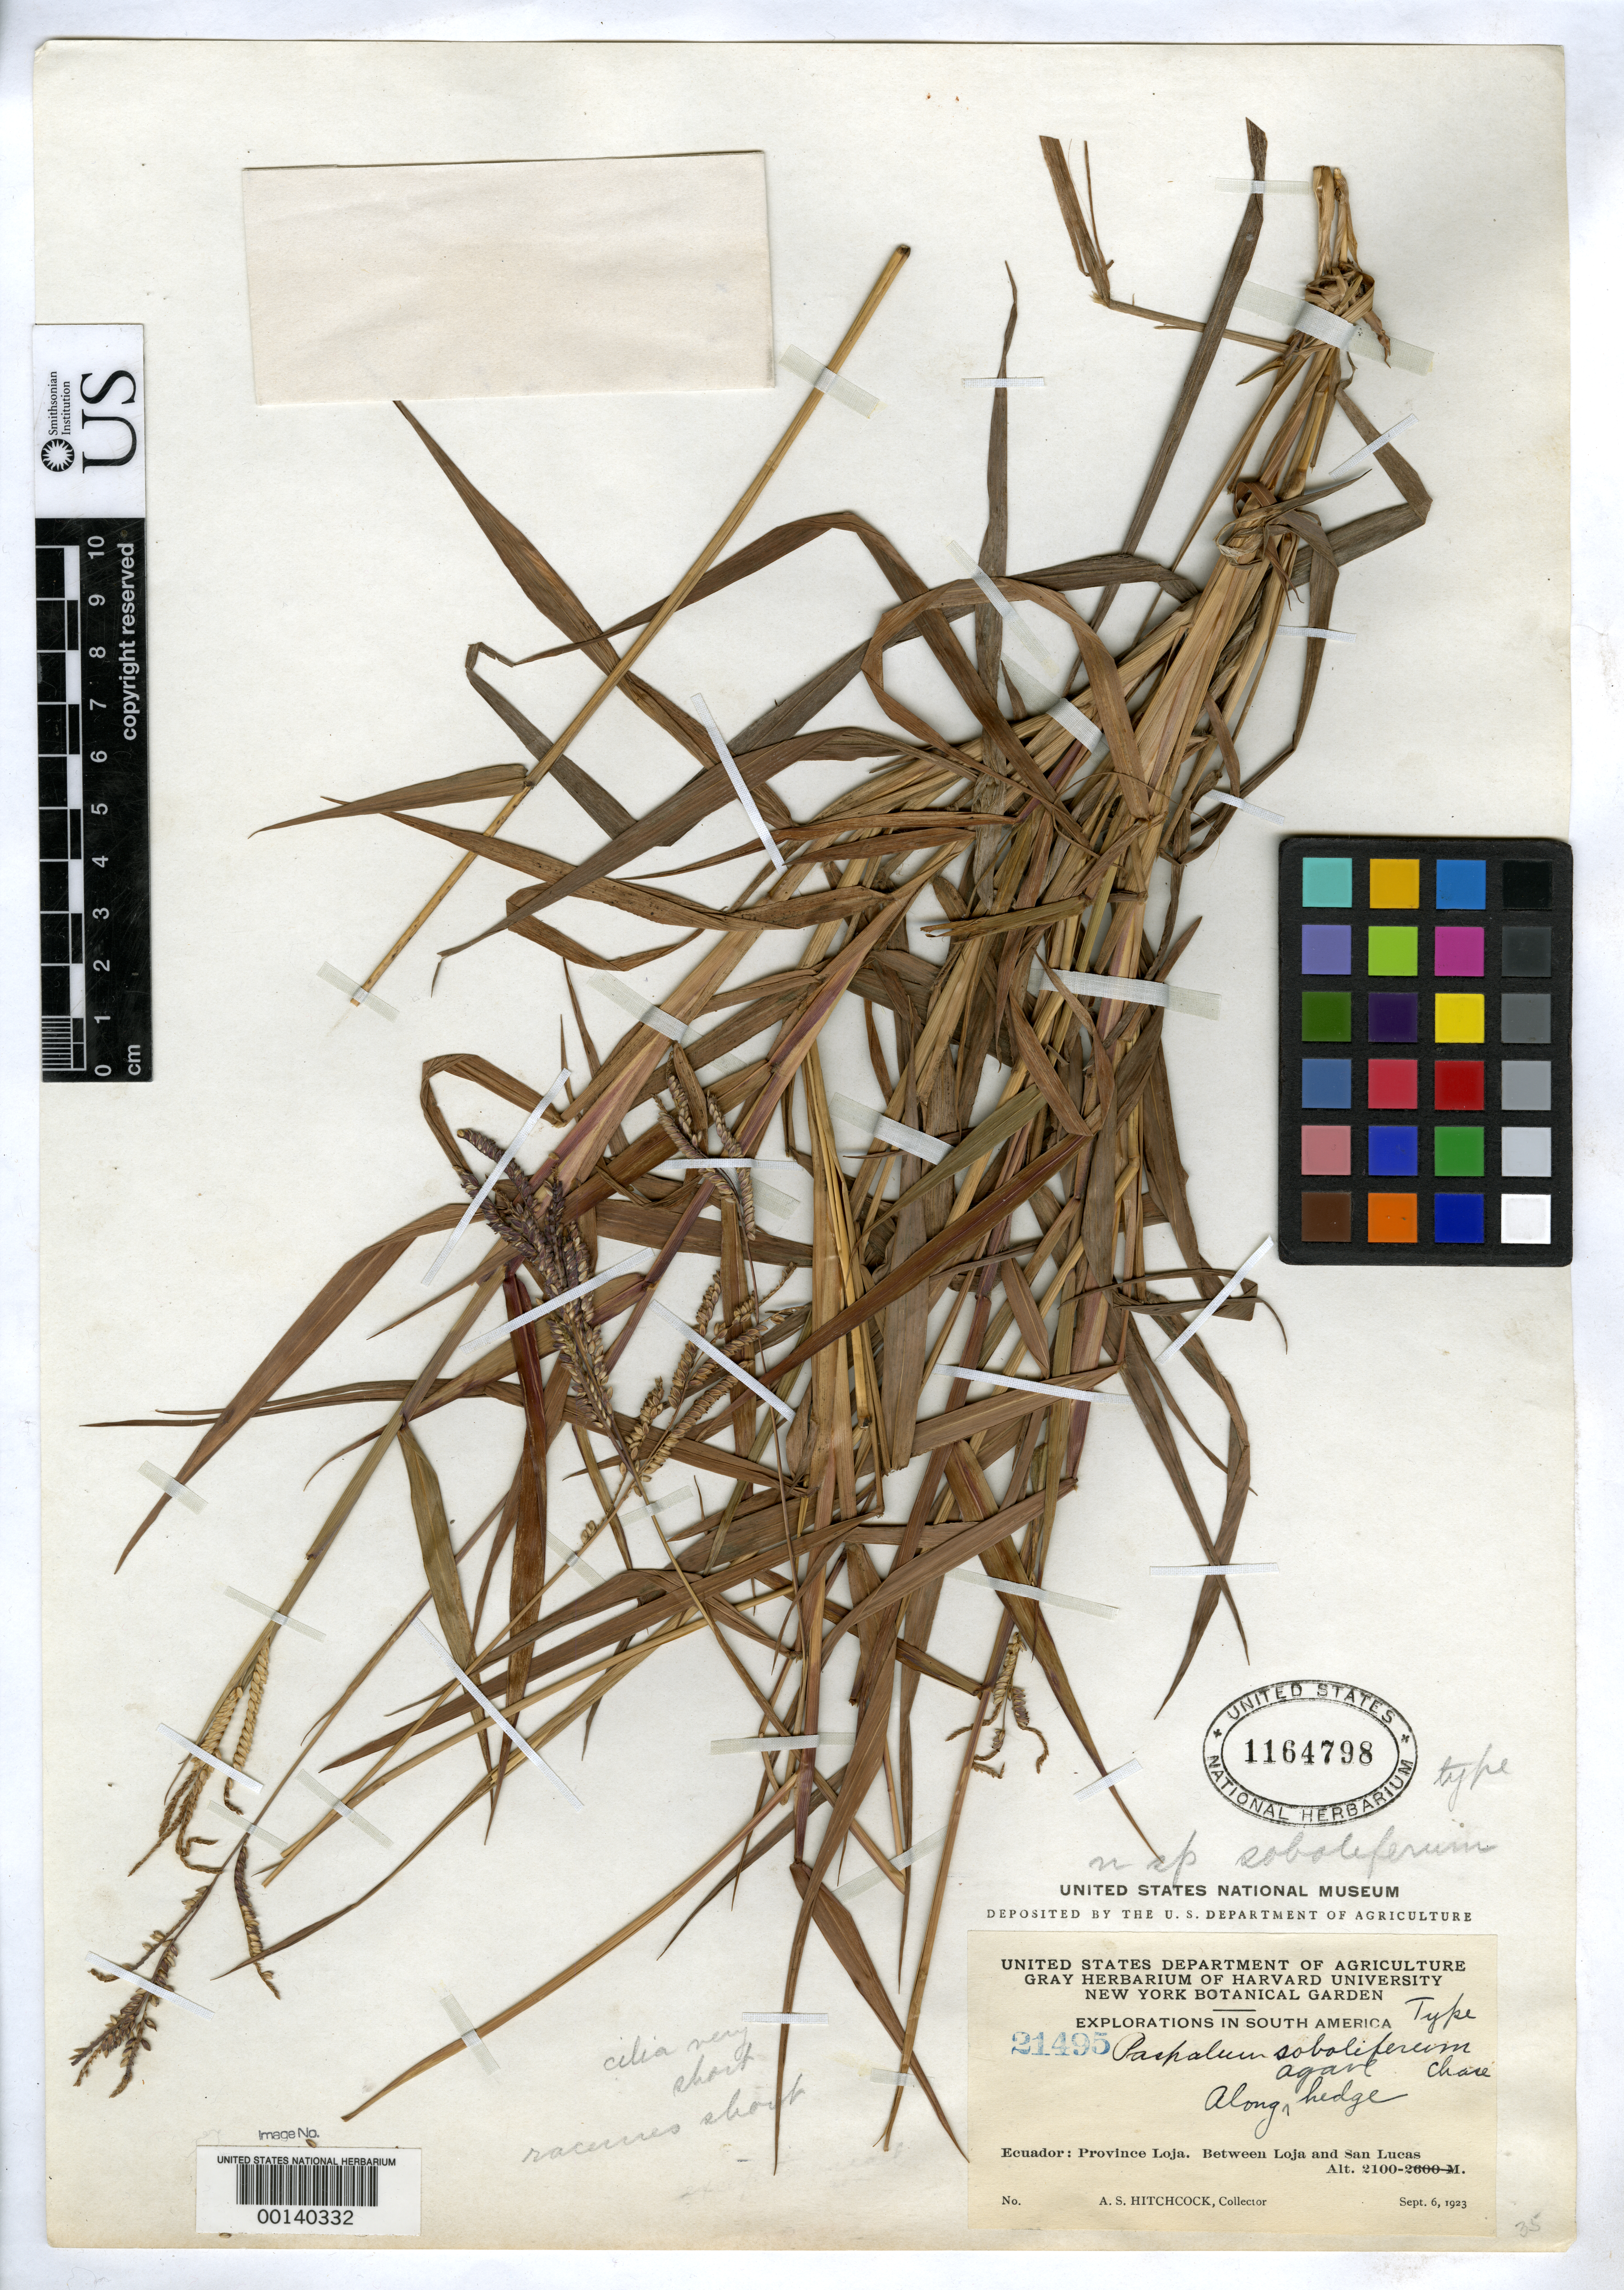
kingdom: Plantae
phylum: Tracheophyta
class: Liliopsida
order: Poales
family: Poaceae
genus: Paspalum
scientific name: Paspalum soboliferum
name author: Chase in Hitchc.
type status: Holotype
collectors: A. S. Hitchcock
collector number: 21495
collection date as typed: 06 Sep 1923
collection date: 1923-09-06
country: Ecuador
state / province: Loja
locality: Between Loja and San Lucas.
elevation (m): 2100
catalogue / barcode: US 1164798